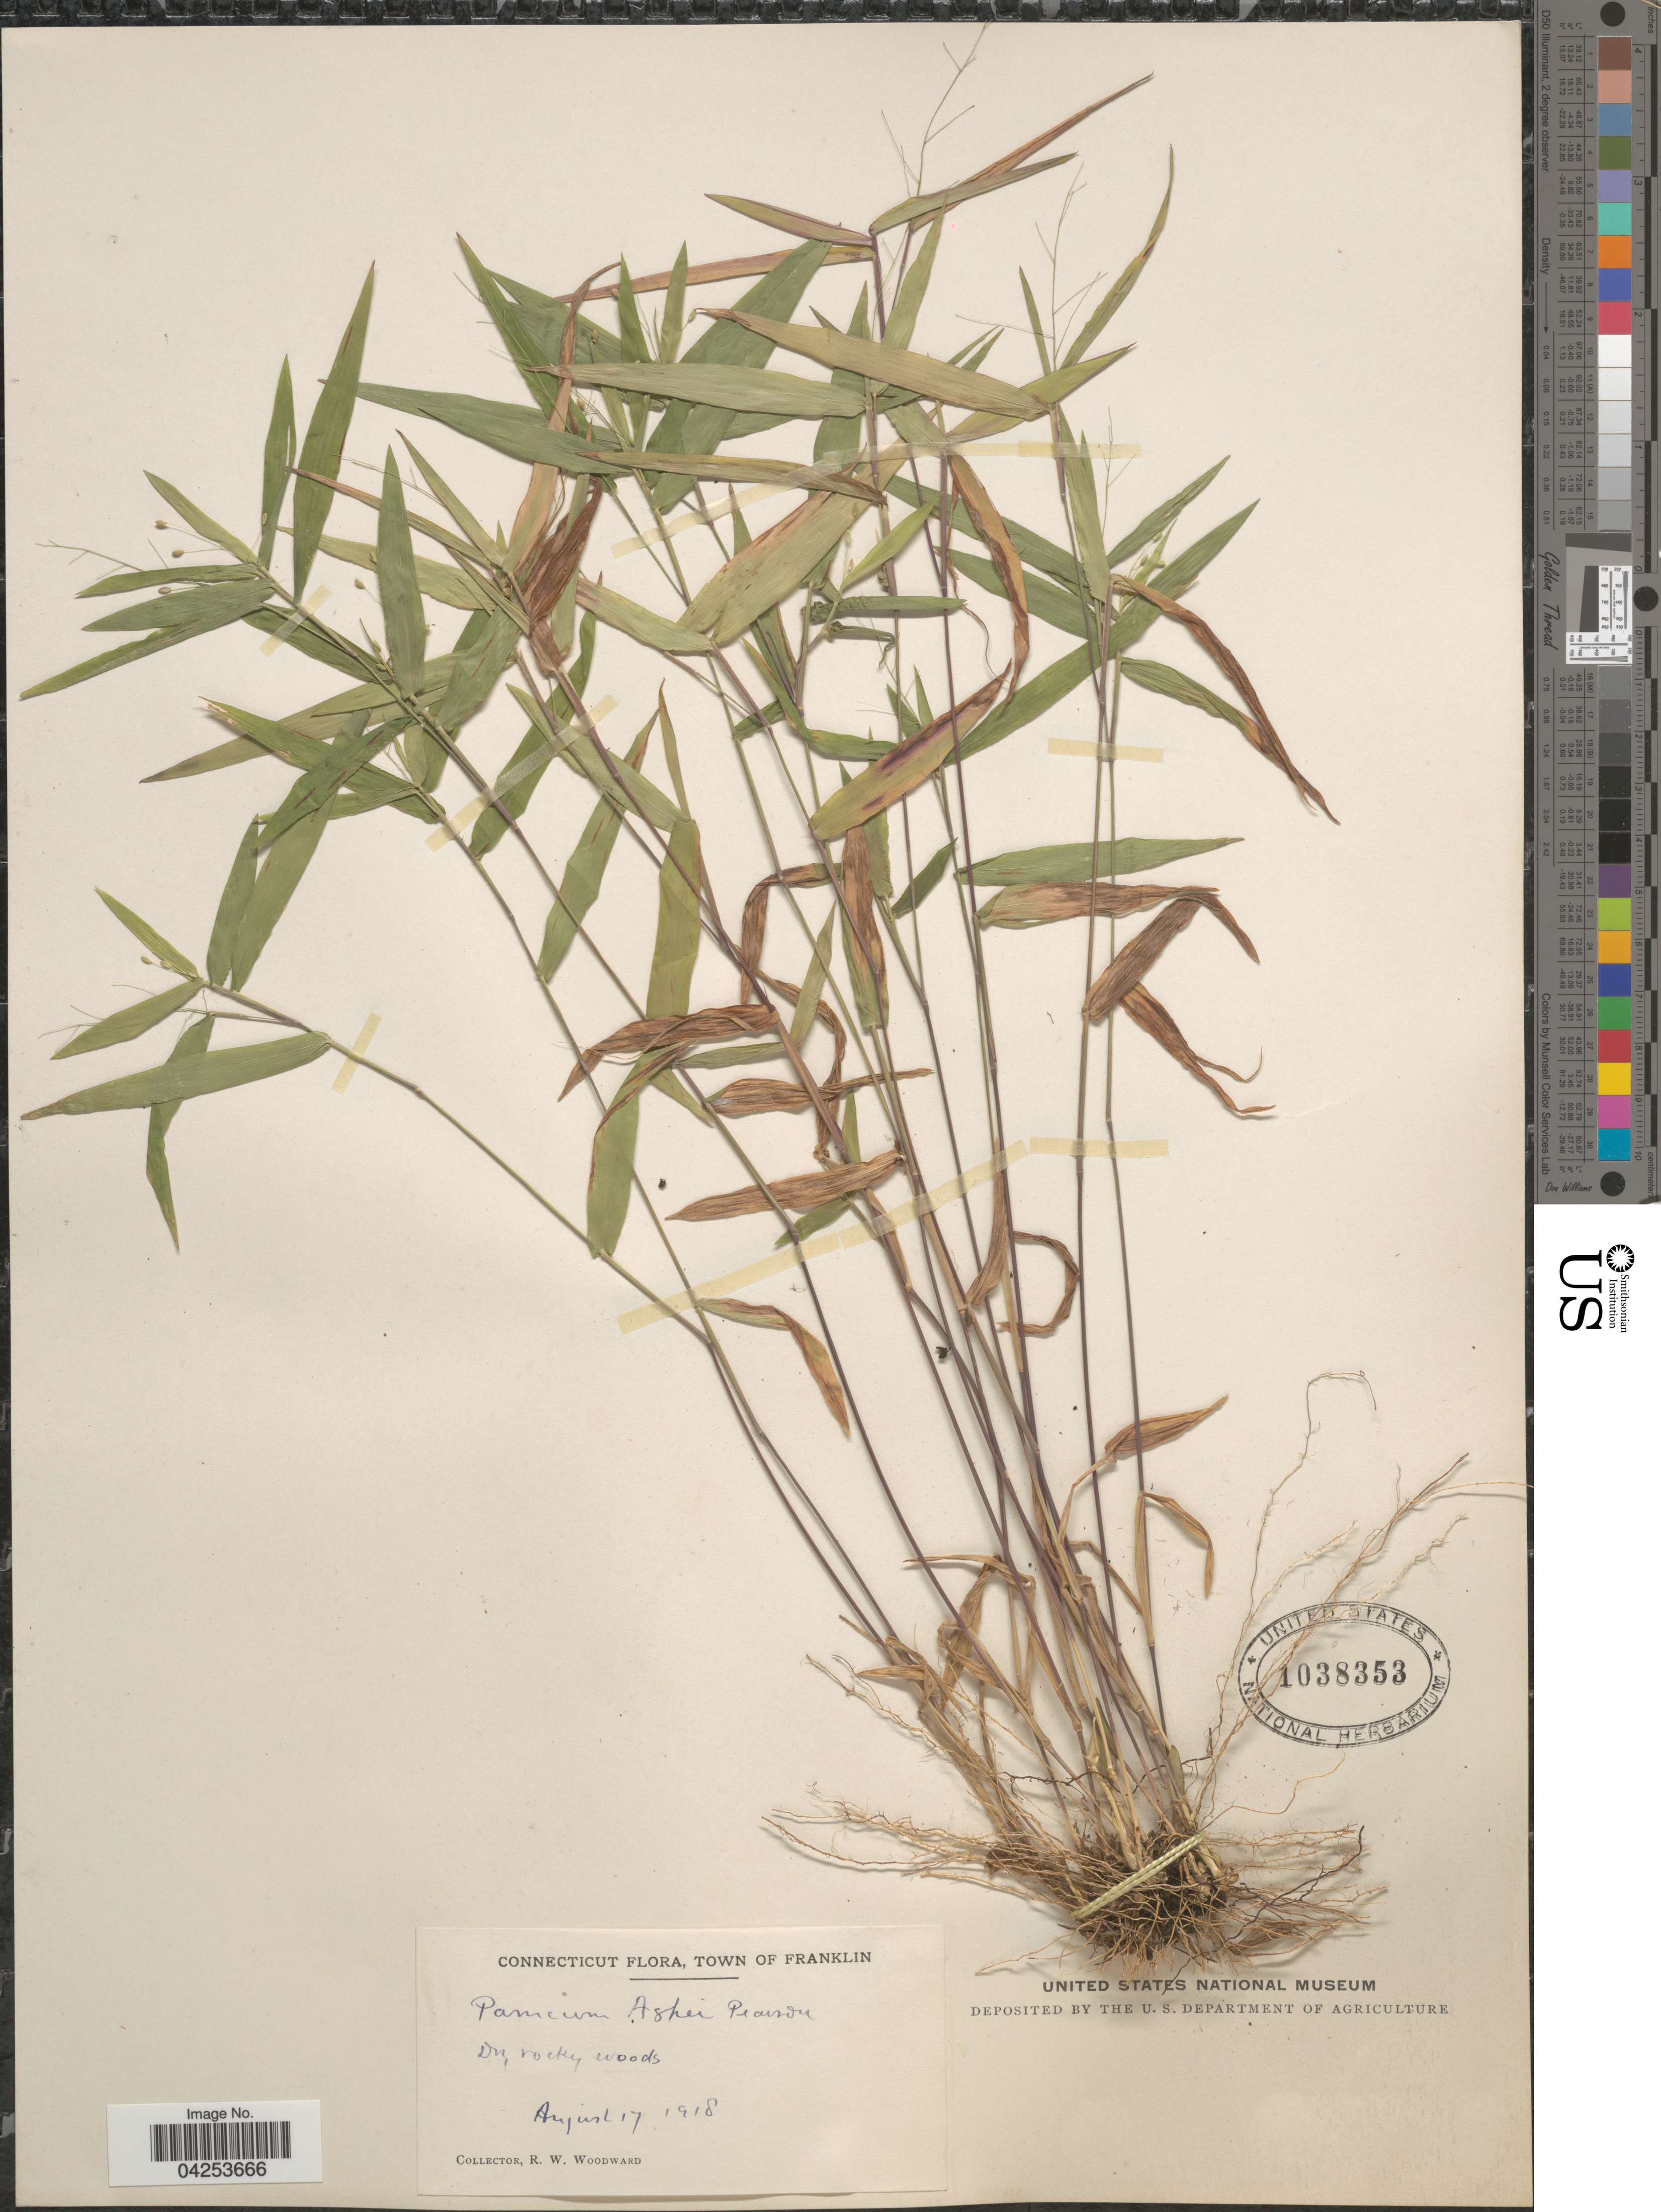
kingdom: Plantae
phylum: Tracheophyta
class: Liliopsida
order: Poales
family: Poaceae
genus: Dichanthelium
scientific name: Dichanthelium commutatum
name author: (Schult.) Gould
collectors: R. Woodward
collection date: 1918-08-17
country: United States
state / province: Connecticut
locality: Town of Franklin. Dry rocky woods.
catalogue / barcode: US 1038353